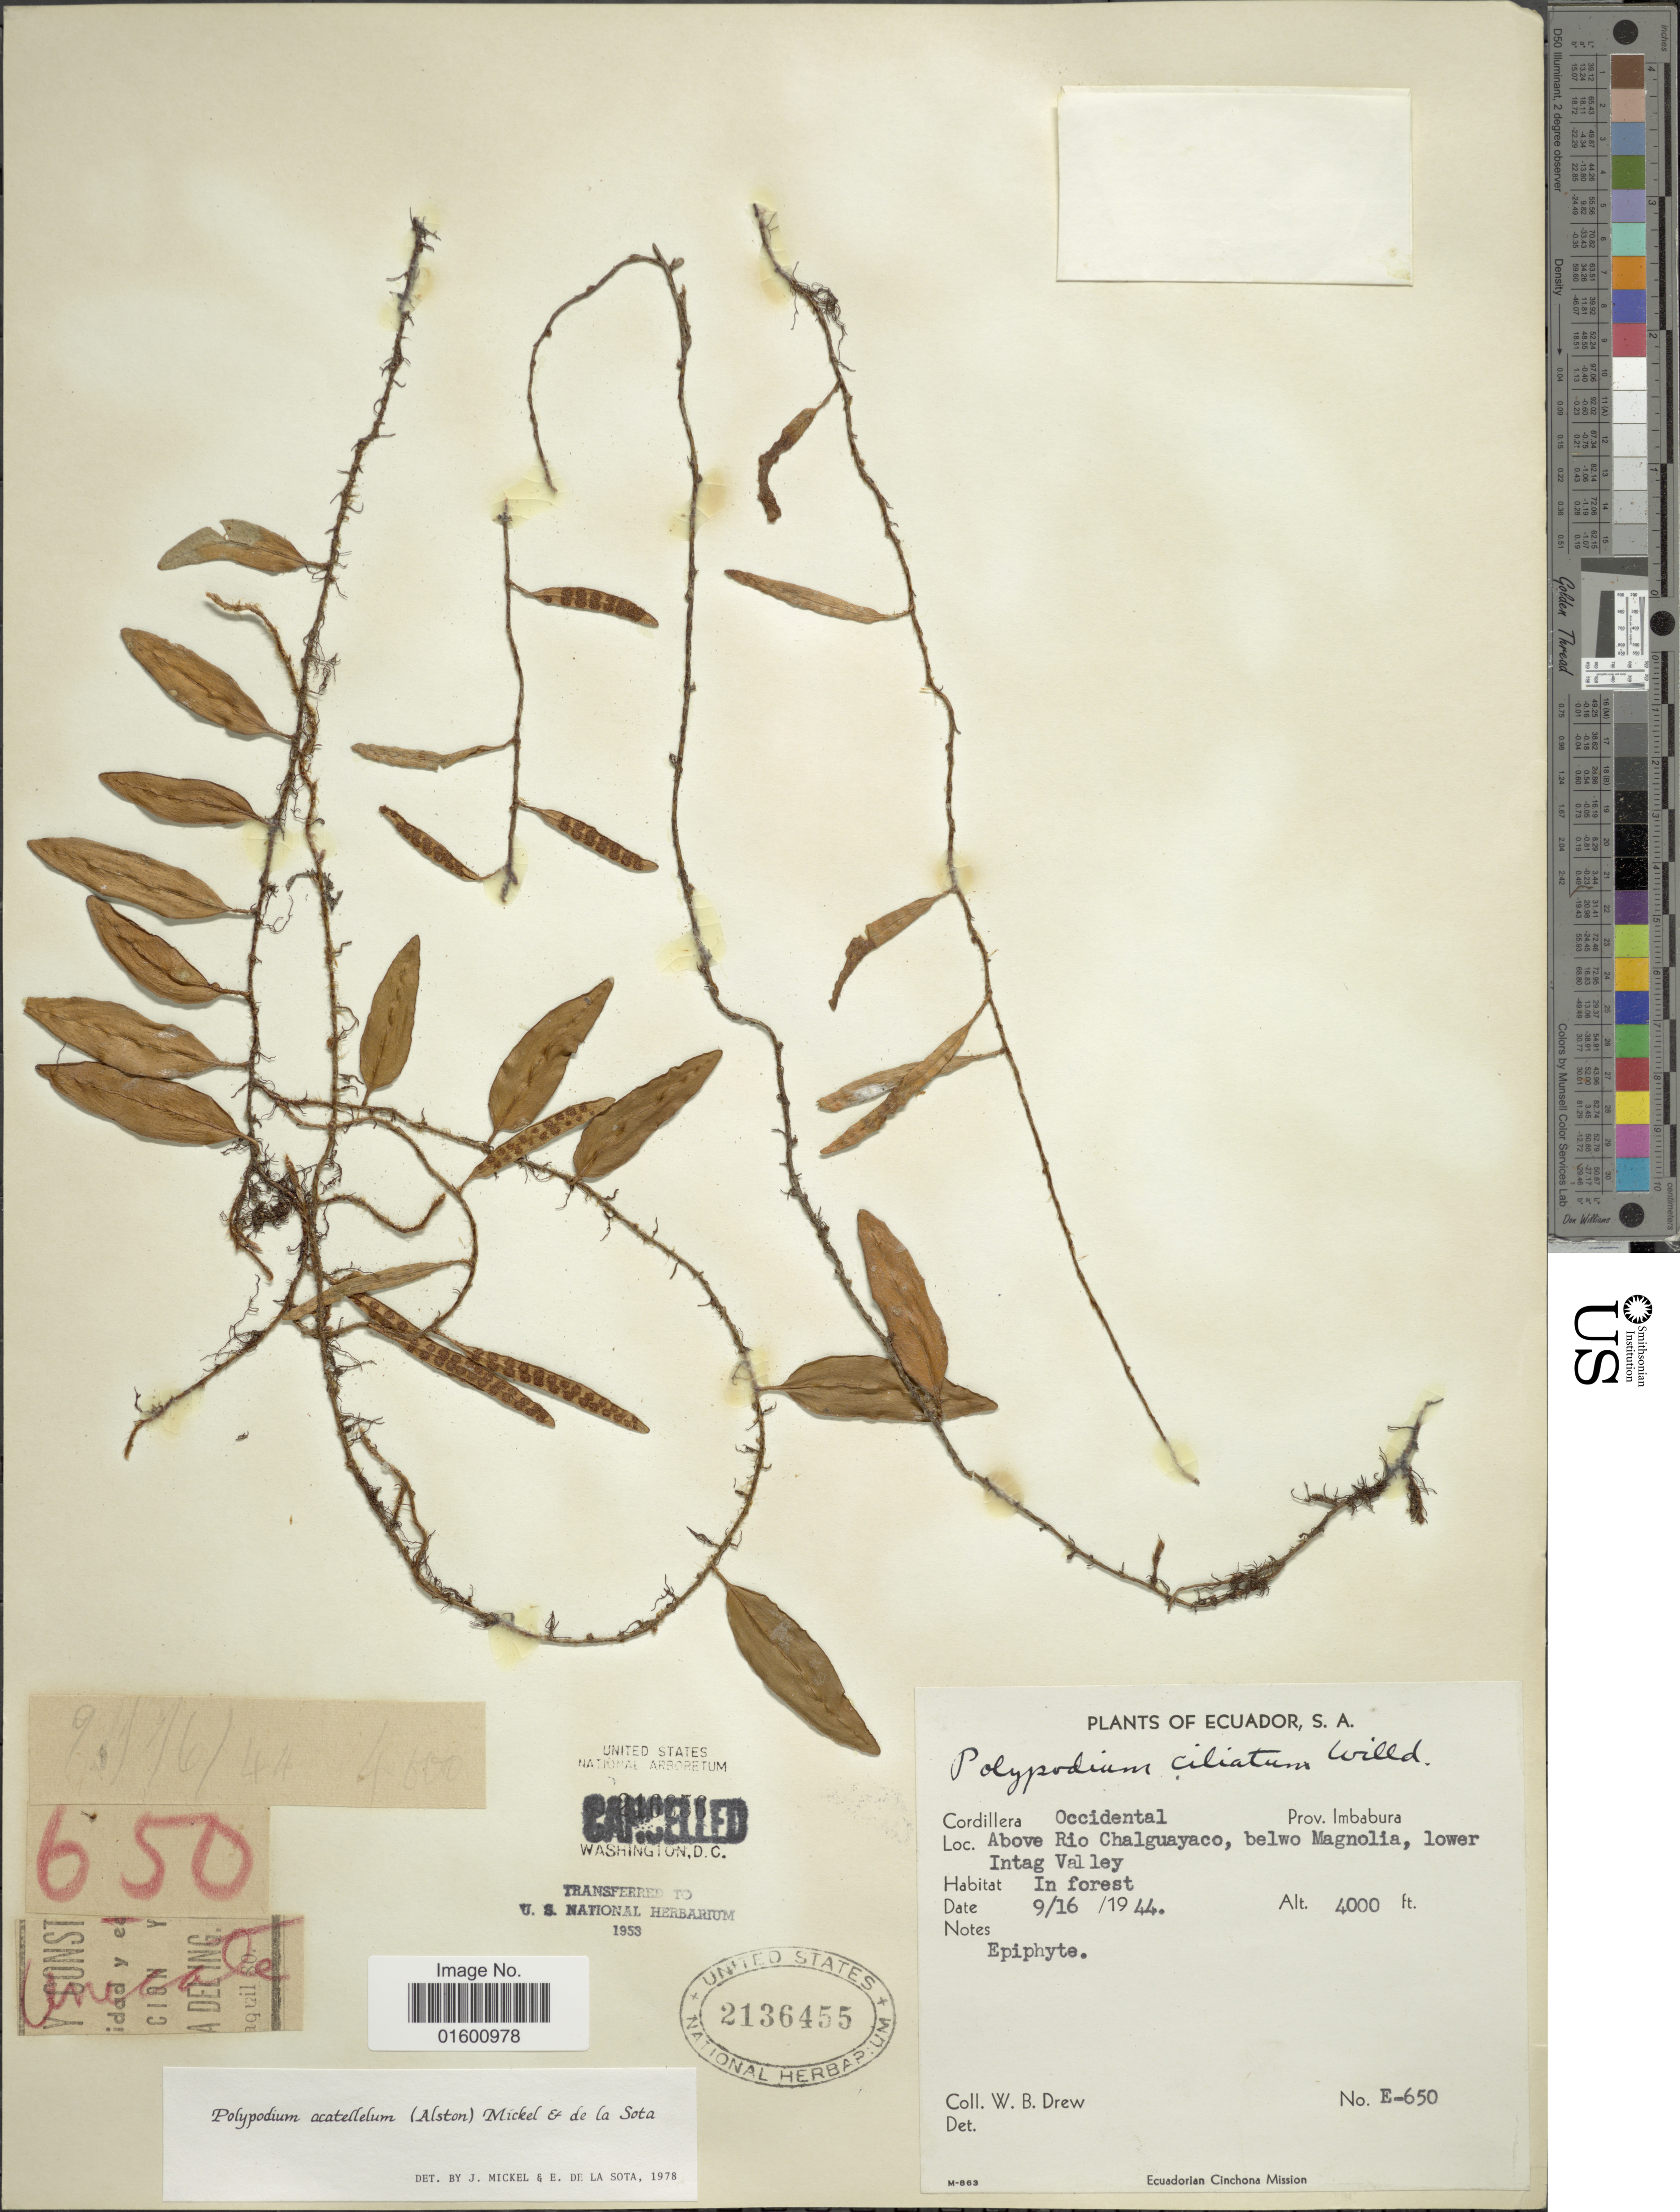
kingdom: Plantae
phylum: Tracheophyta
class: Polypodiopsida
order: Polypodiales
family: Polypodiaceae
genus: Microgramma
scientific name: Microgramma acatallela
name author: Alston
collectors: W. B. Drew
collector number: E650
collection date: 1944-09-16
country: Ecuador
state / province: Imbabura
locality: Cordillera Occidental, Above Rio Chalguayaco, below Magnolia, lower Intag Valley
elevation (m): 1219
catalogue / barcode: US 2136455